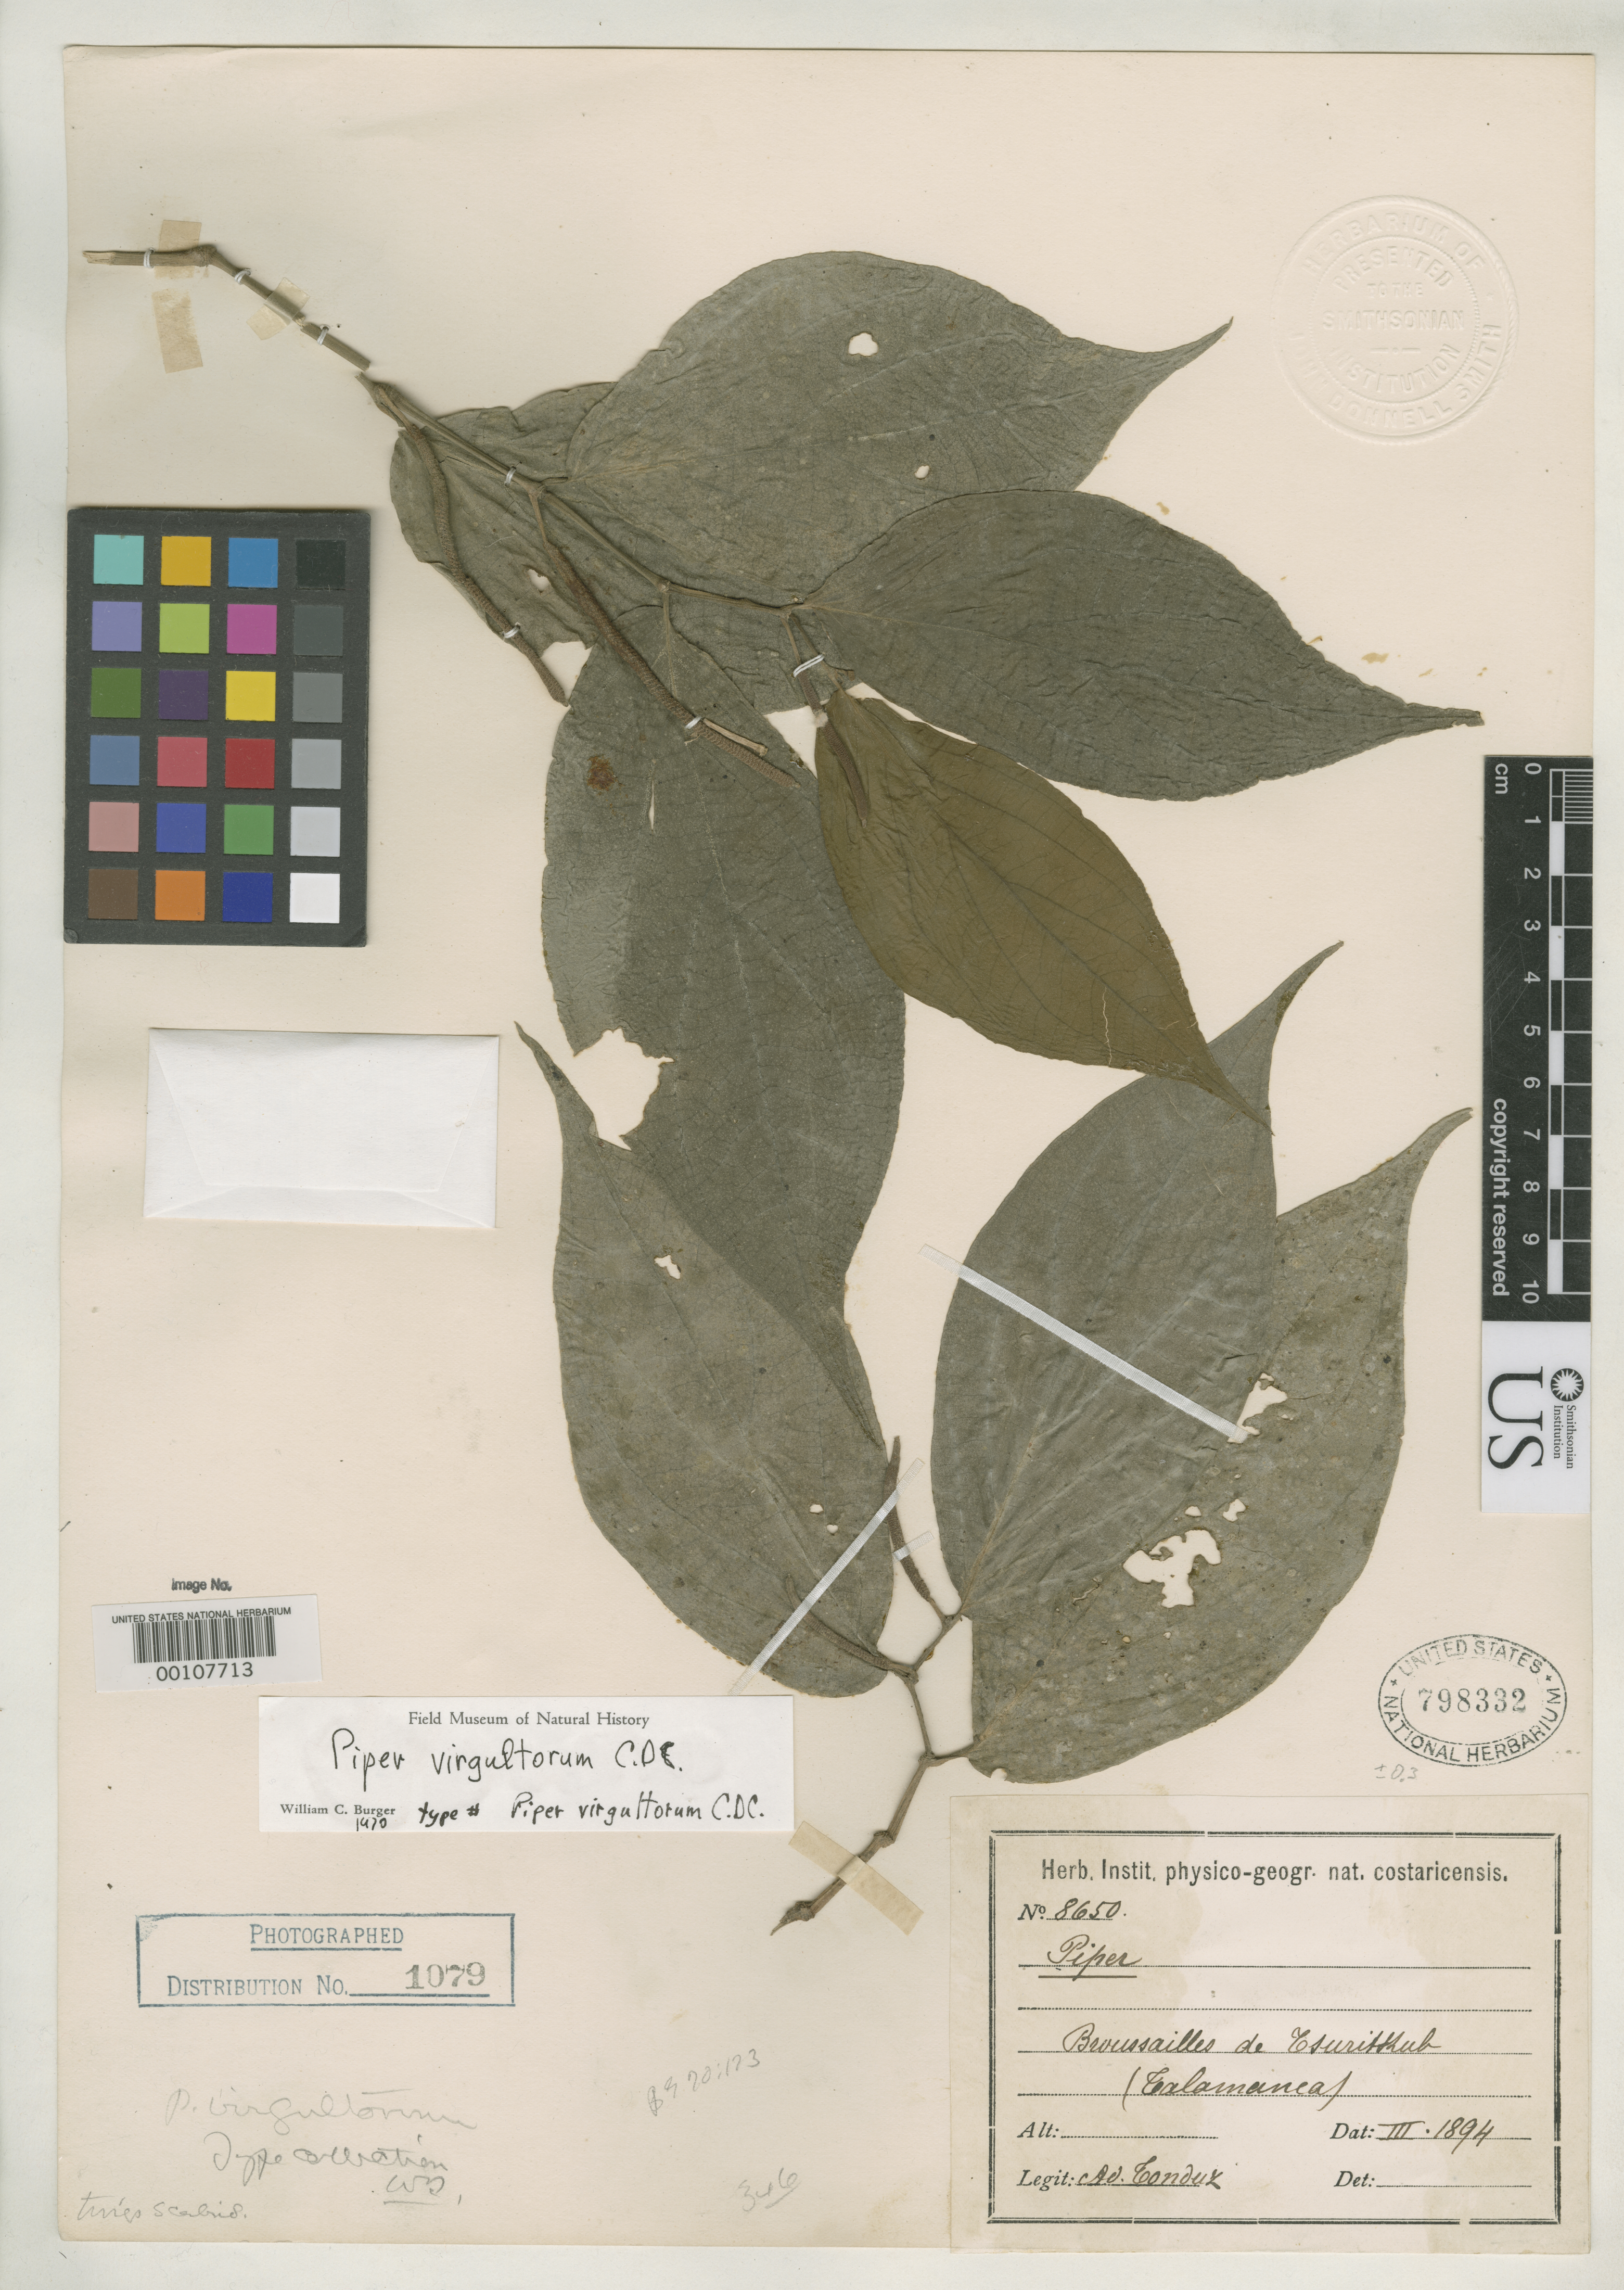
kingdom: Plantae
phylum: Tracheophyta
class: Magnoliopsida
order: Piperales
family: Piperaceae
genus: Piper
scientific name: Piper virgultorum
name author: C. DC.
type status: Syntype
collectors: H. F. Pittier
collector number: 8650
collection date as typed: Mar 1894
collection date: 1894-03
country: Costa Rica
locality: Talamanca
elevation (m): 100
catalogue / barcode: US 798332